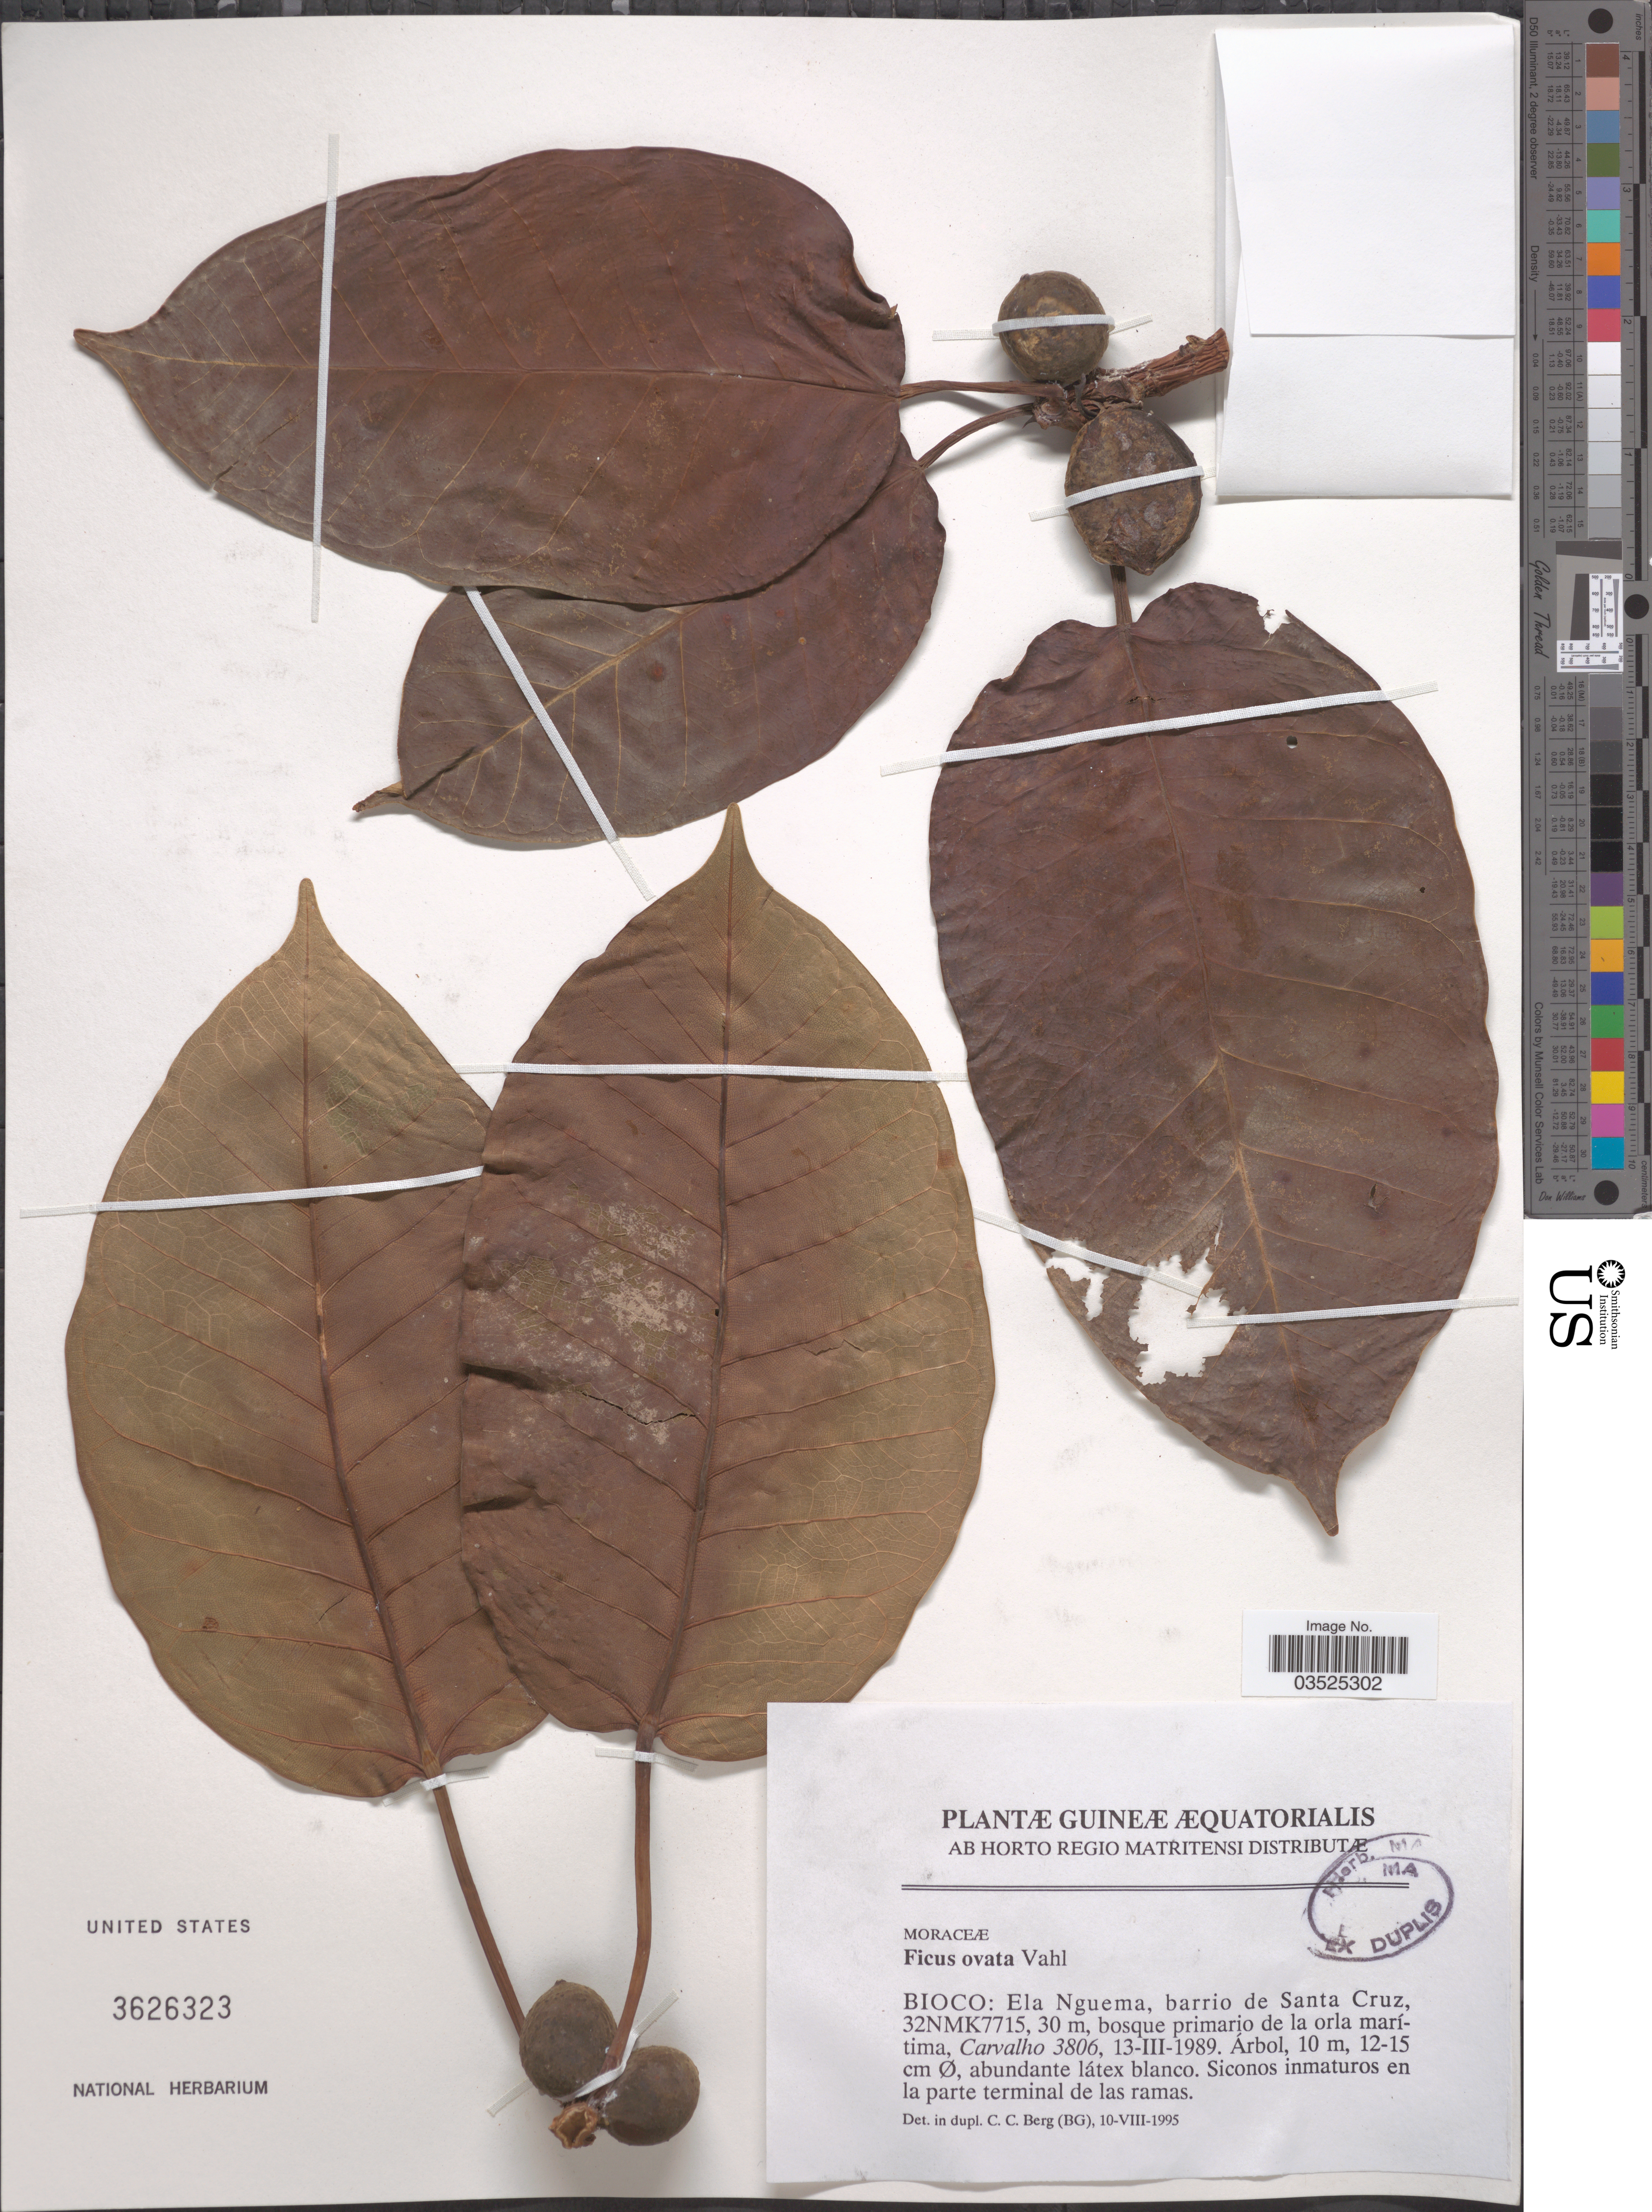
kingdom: Plantae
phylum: Tracheophyta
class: Magnoliopsida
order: Rosales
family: Moraceae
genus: Ficus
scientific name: Ficus ovata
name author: Vahl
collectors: Carvalho, --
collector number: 3806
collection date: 1989-03-13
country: Equatorial Guinea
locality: Bioco: Ela Nguema, barrio de Santa Cruz, 32NMK7715.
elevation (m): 30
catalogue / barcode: US 3626323